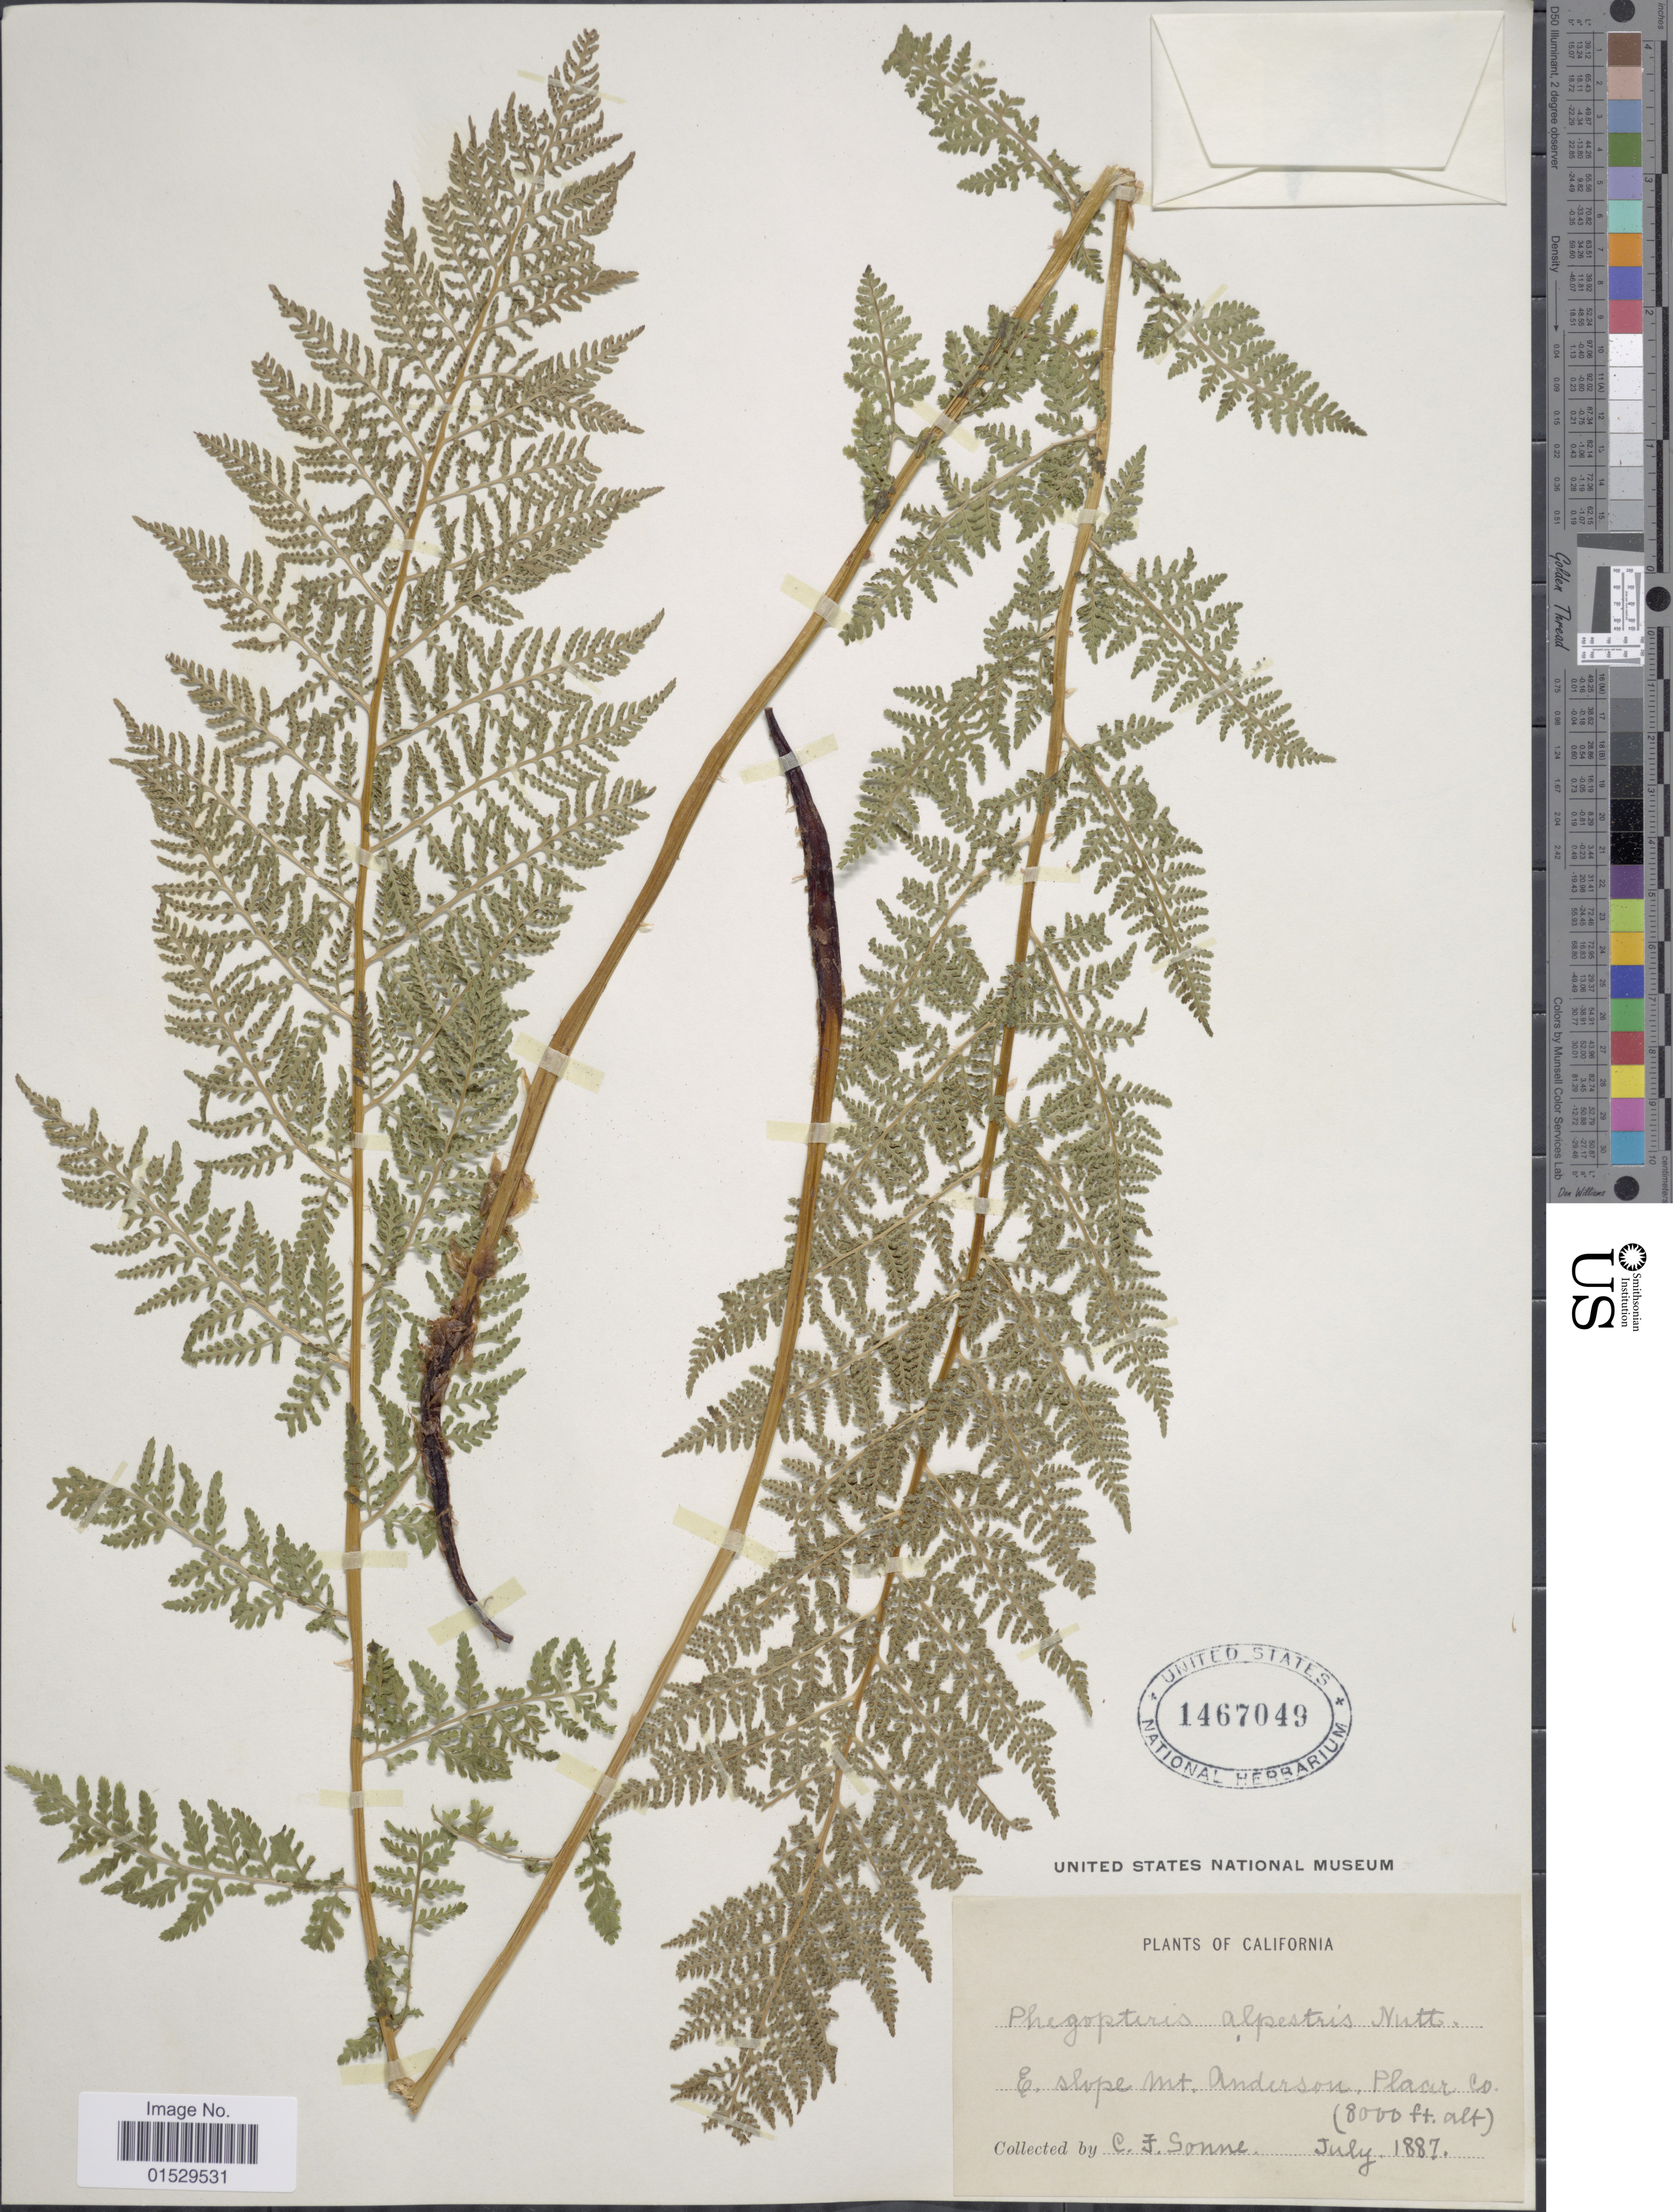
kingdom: Plantae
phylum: Tracheophyta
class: Polypodiopsida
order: Polypodiales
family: Athyriaceae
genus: Athyrium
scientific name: Athyrium distentifolilum subsp. americanum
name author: (Butters) Hultén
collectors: C. Sonne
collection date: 1887-07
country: United States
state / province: California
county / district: Placer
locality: E slope Mt. Anderson, Placer Co.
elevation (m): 2438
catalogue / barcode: US 1467049